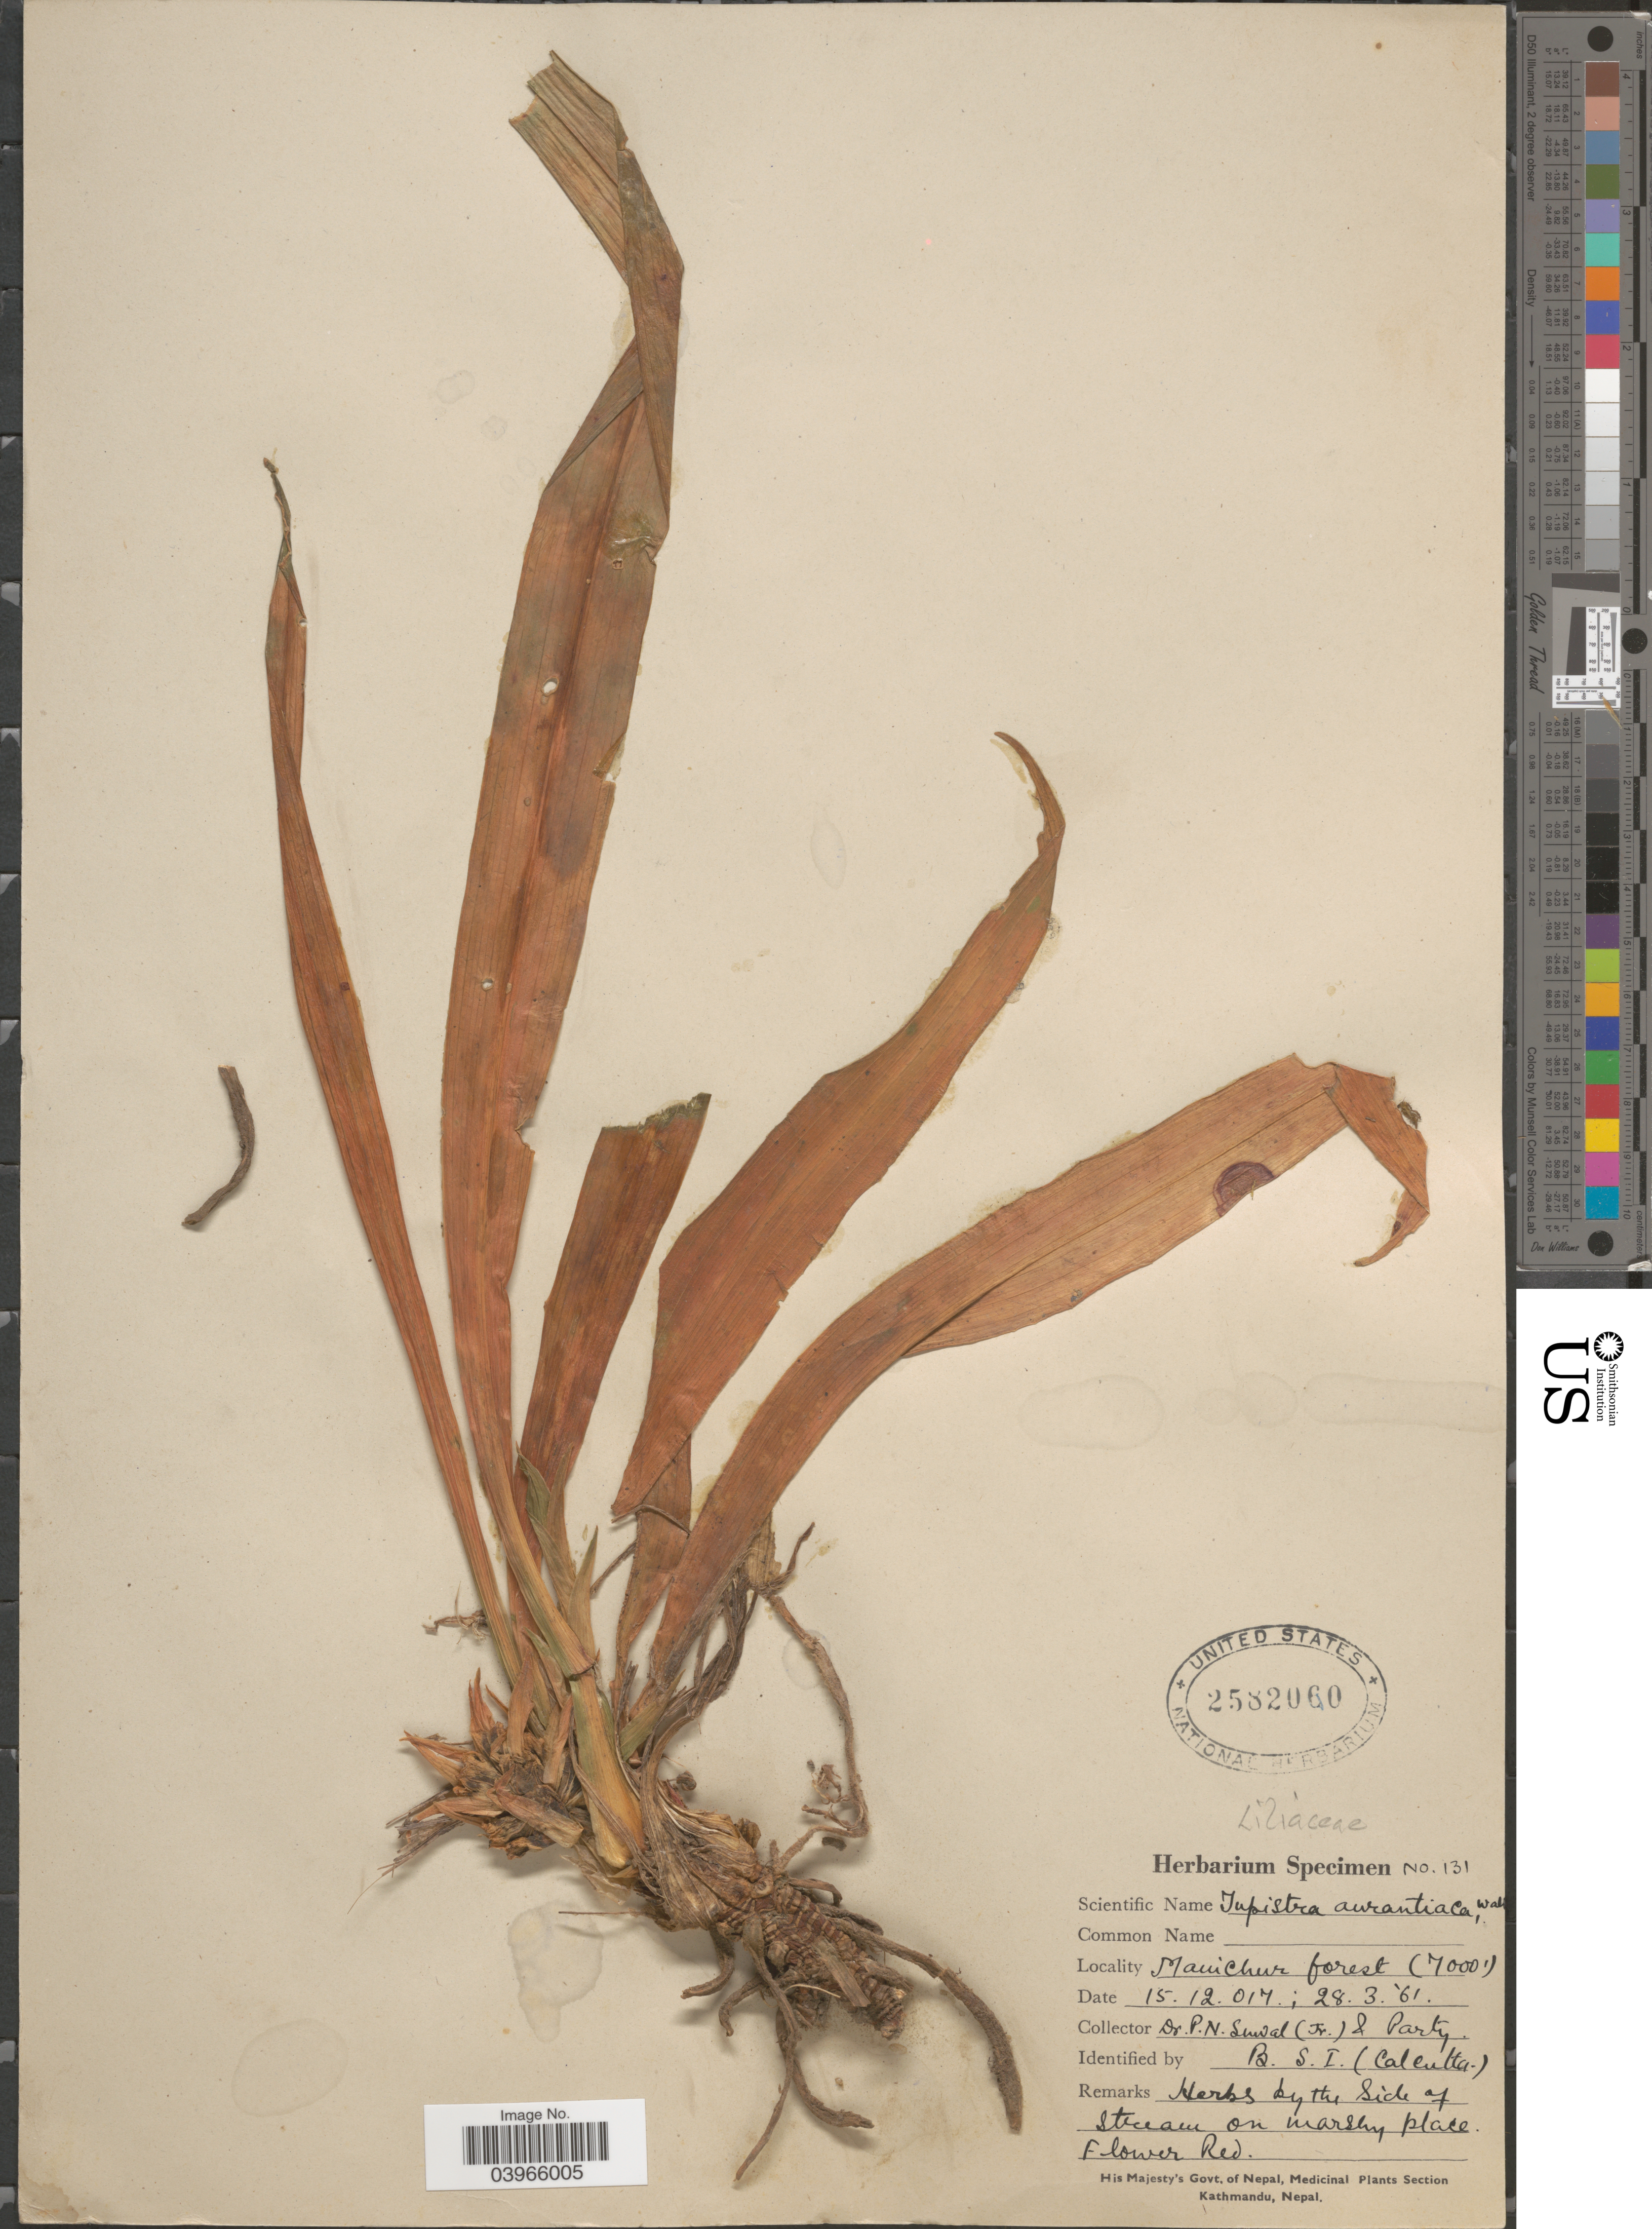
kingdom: Plantae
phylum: Tracheophyta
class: Liliopsida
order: Asparagales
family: Asparagaceae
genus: Tupistra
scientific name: Tupistra aurantiaca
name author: (Baker) Wall. ex Hook. f.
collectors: P. Suwal & et al.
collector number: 131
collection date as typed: Transcribed d/m/y: 28/3/61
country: Nepal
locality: Manichur forest.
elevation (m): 2134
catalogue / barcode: US 2582060